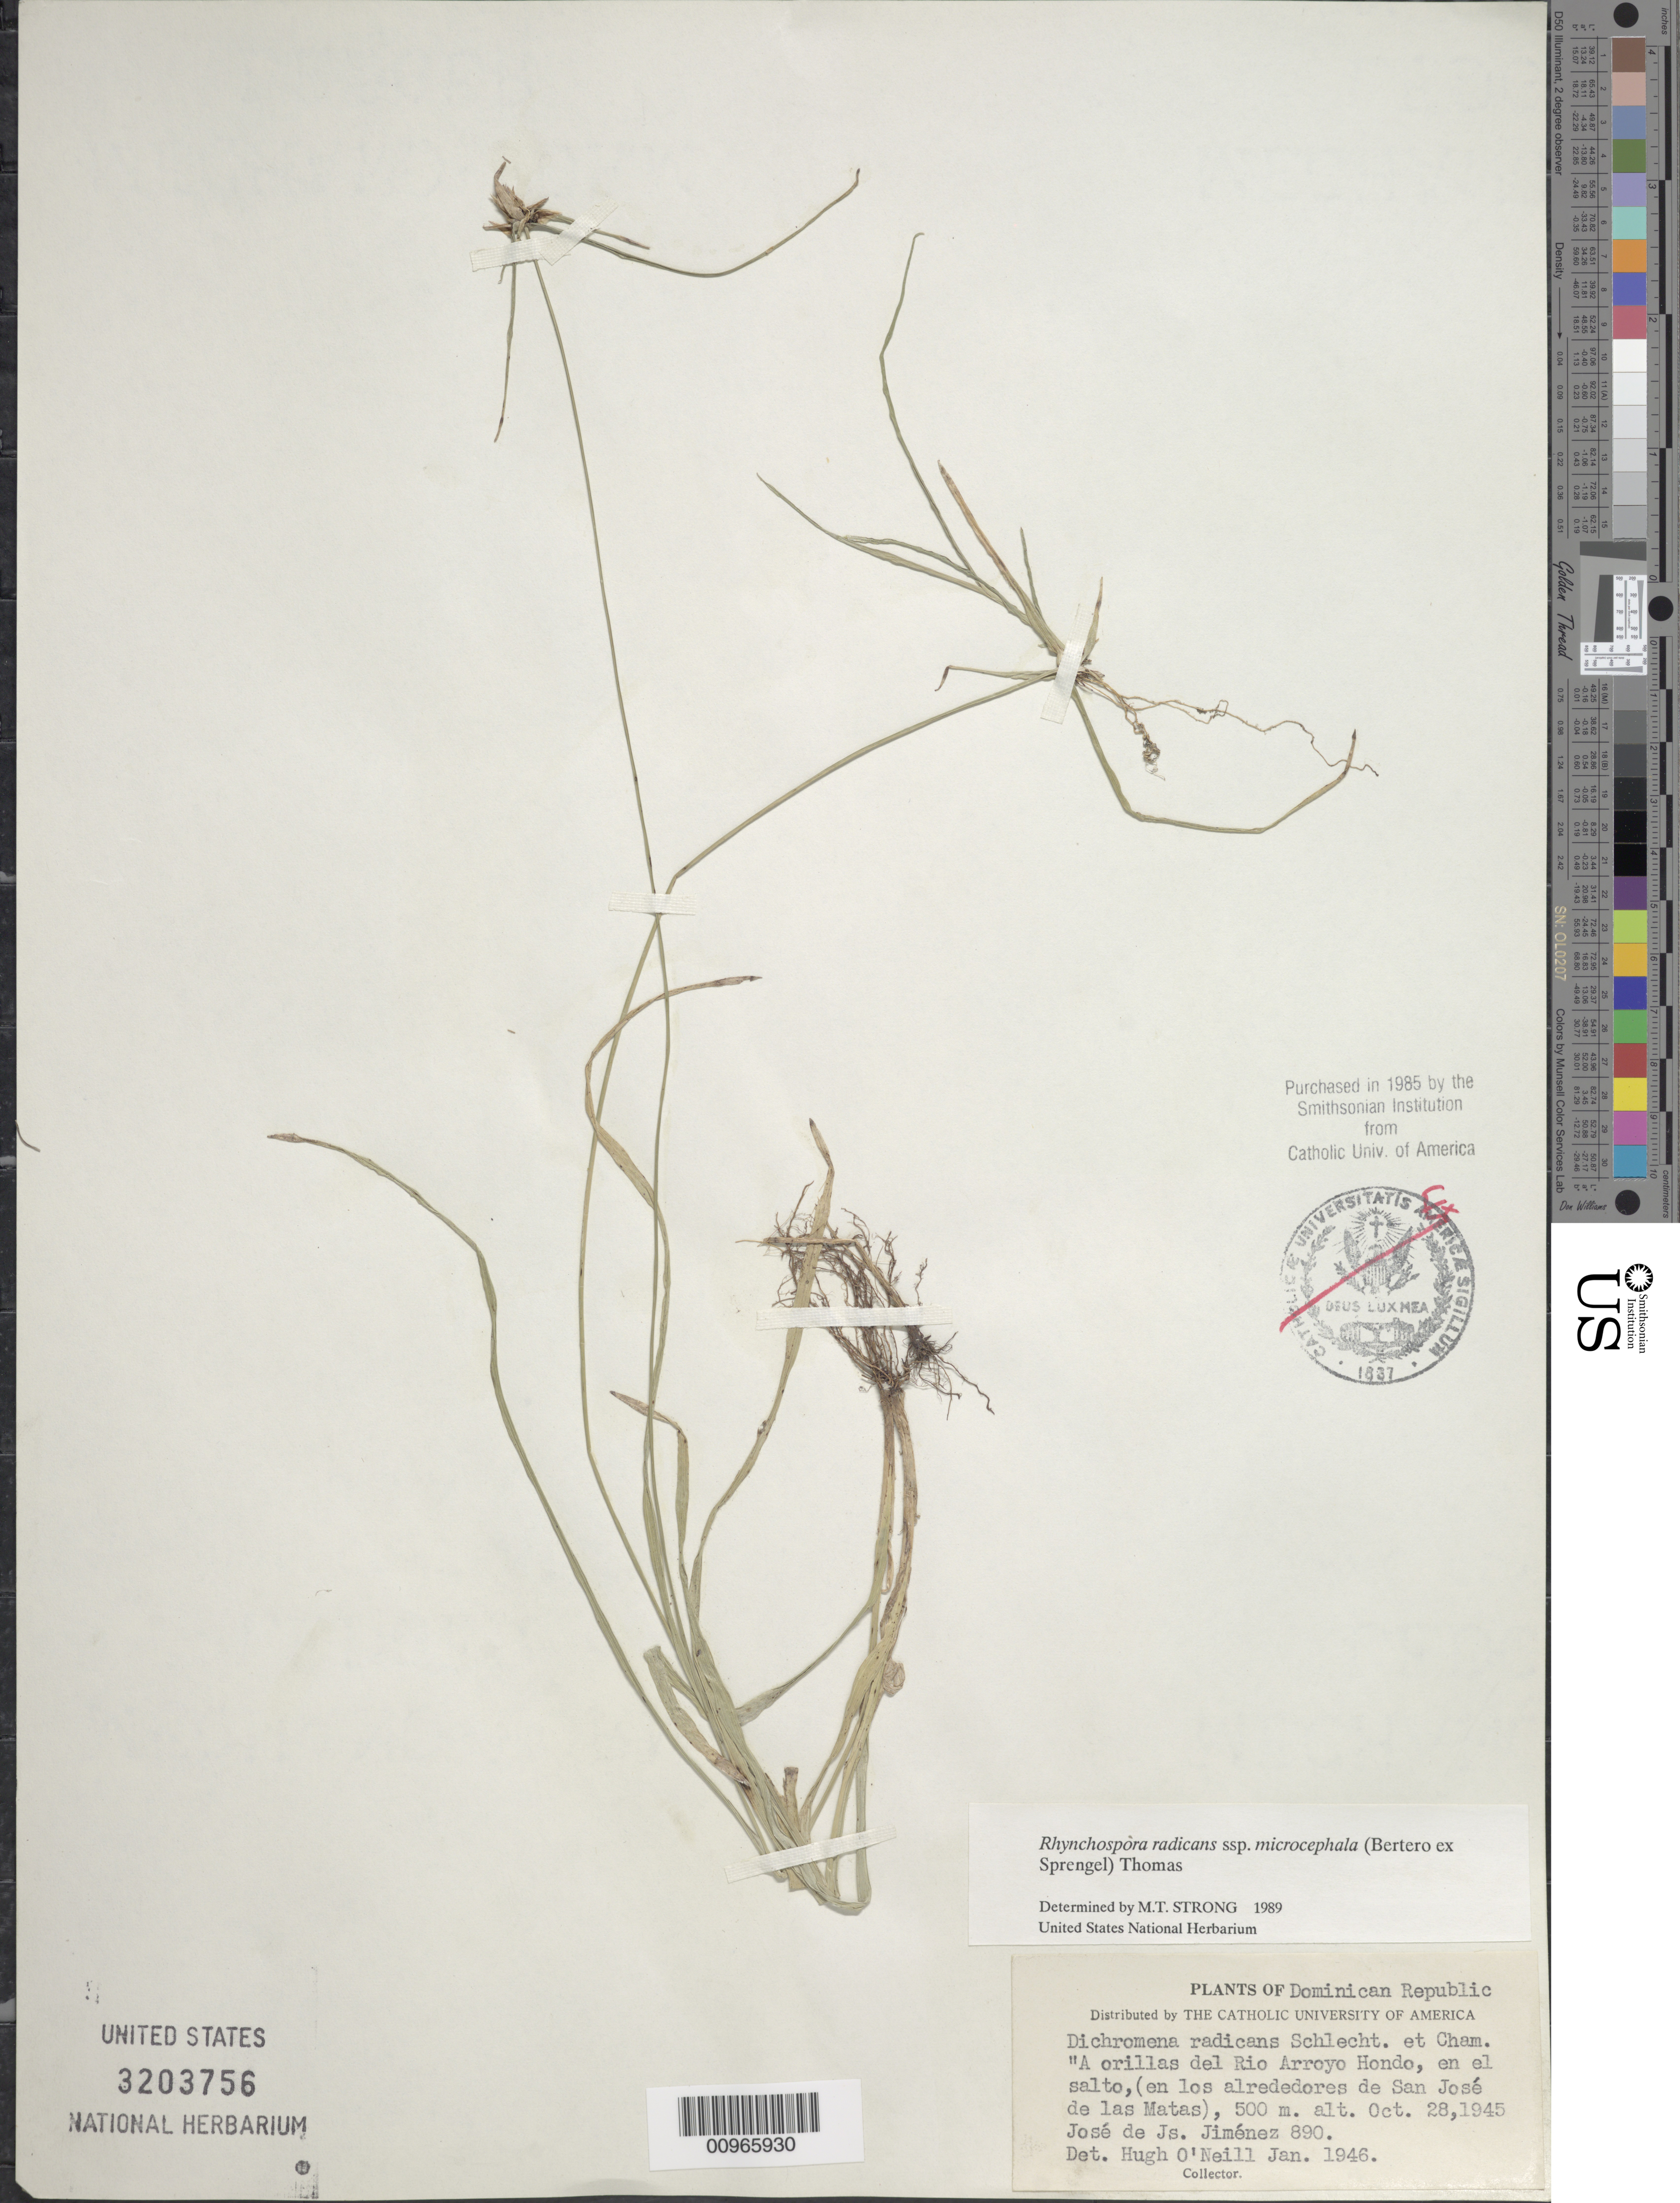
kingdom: Plantae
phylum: Tracheophyta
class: Liliopsida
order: Poales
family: Cyperaceae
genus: Rhynchospora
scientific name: Rhynchospora radicans subsp. microcephala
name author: (Bertero ex Spreng.) W.W. Thomas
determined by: Strong, M. T., (US), Smithsonian Institution - National Museum of Natural History (UNITED STATES)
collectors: J. J. Jiménez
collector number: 890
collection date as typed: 28 Oct 1945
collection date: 1945-10-28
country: Dominican Republic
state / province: Santiago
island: Hispaniola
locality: A orillas del Rio Arroyo Hondo, en los alrededores de San José de las Matas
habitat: En el salto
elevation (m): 500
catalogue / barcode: US 3203756